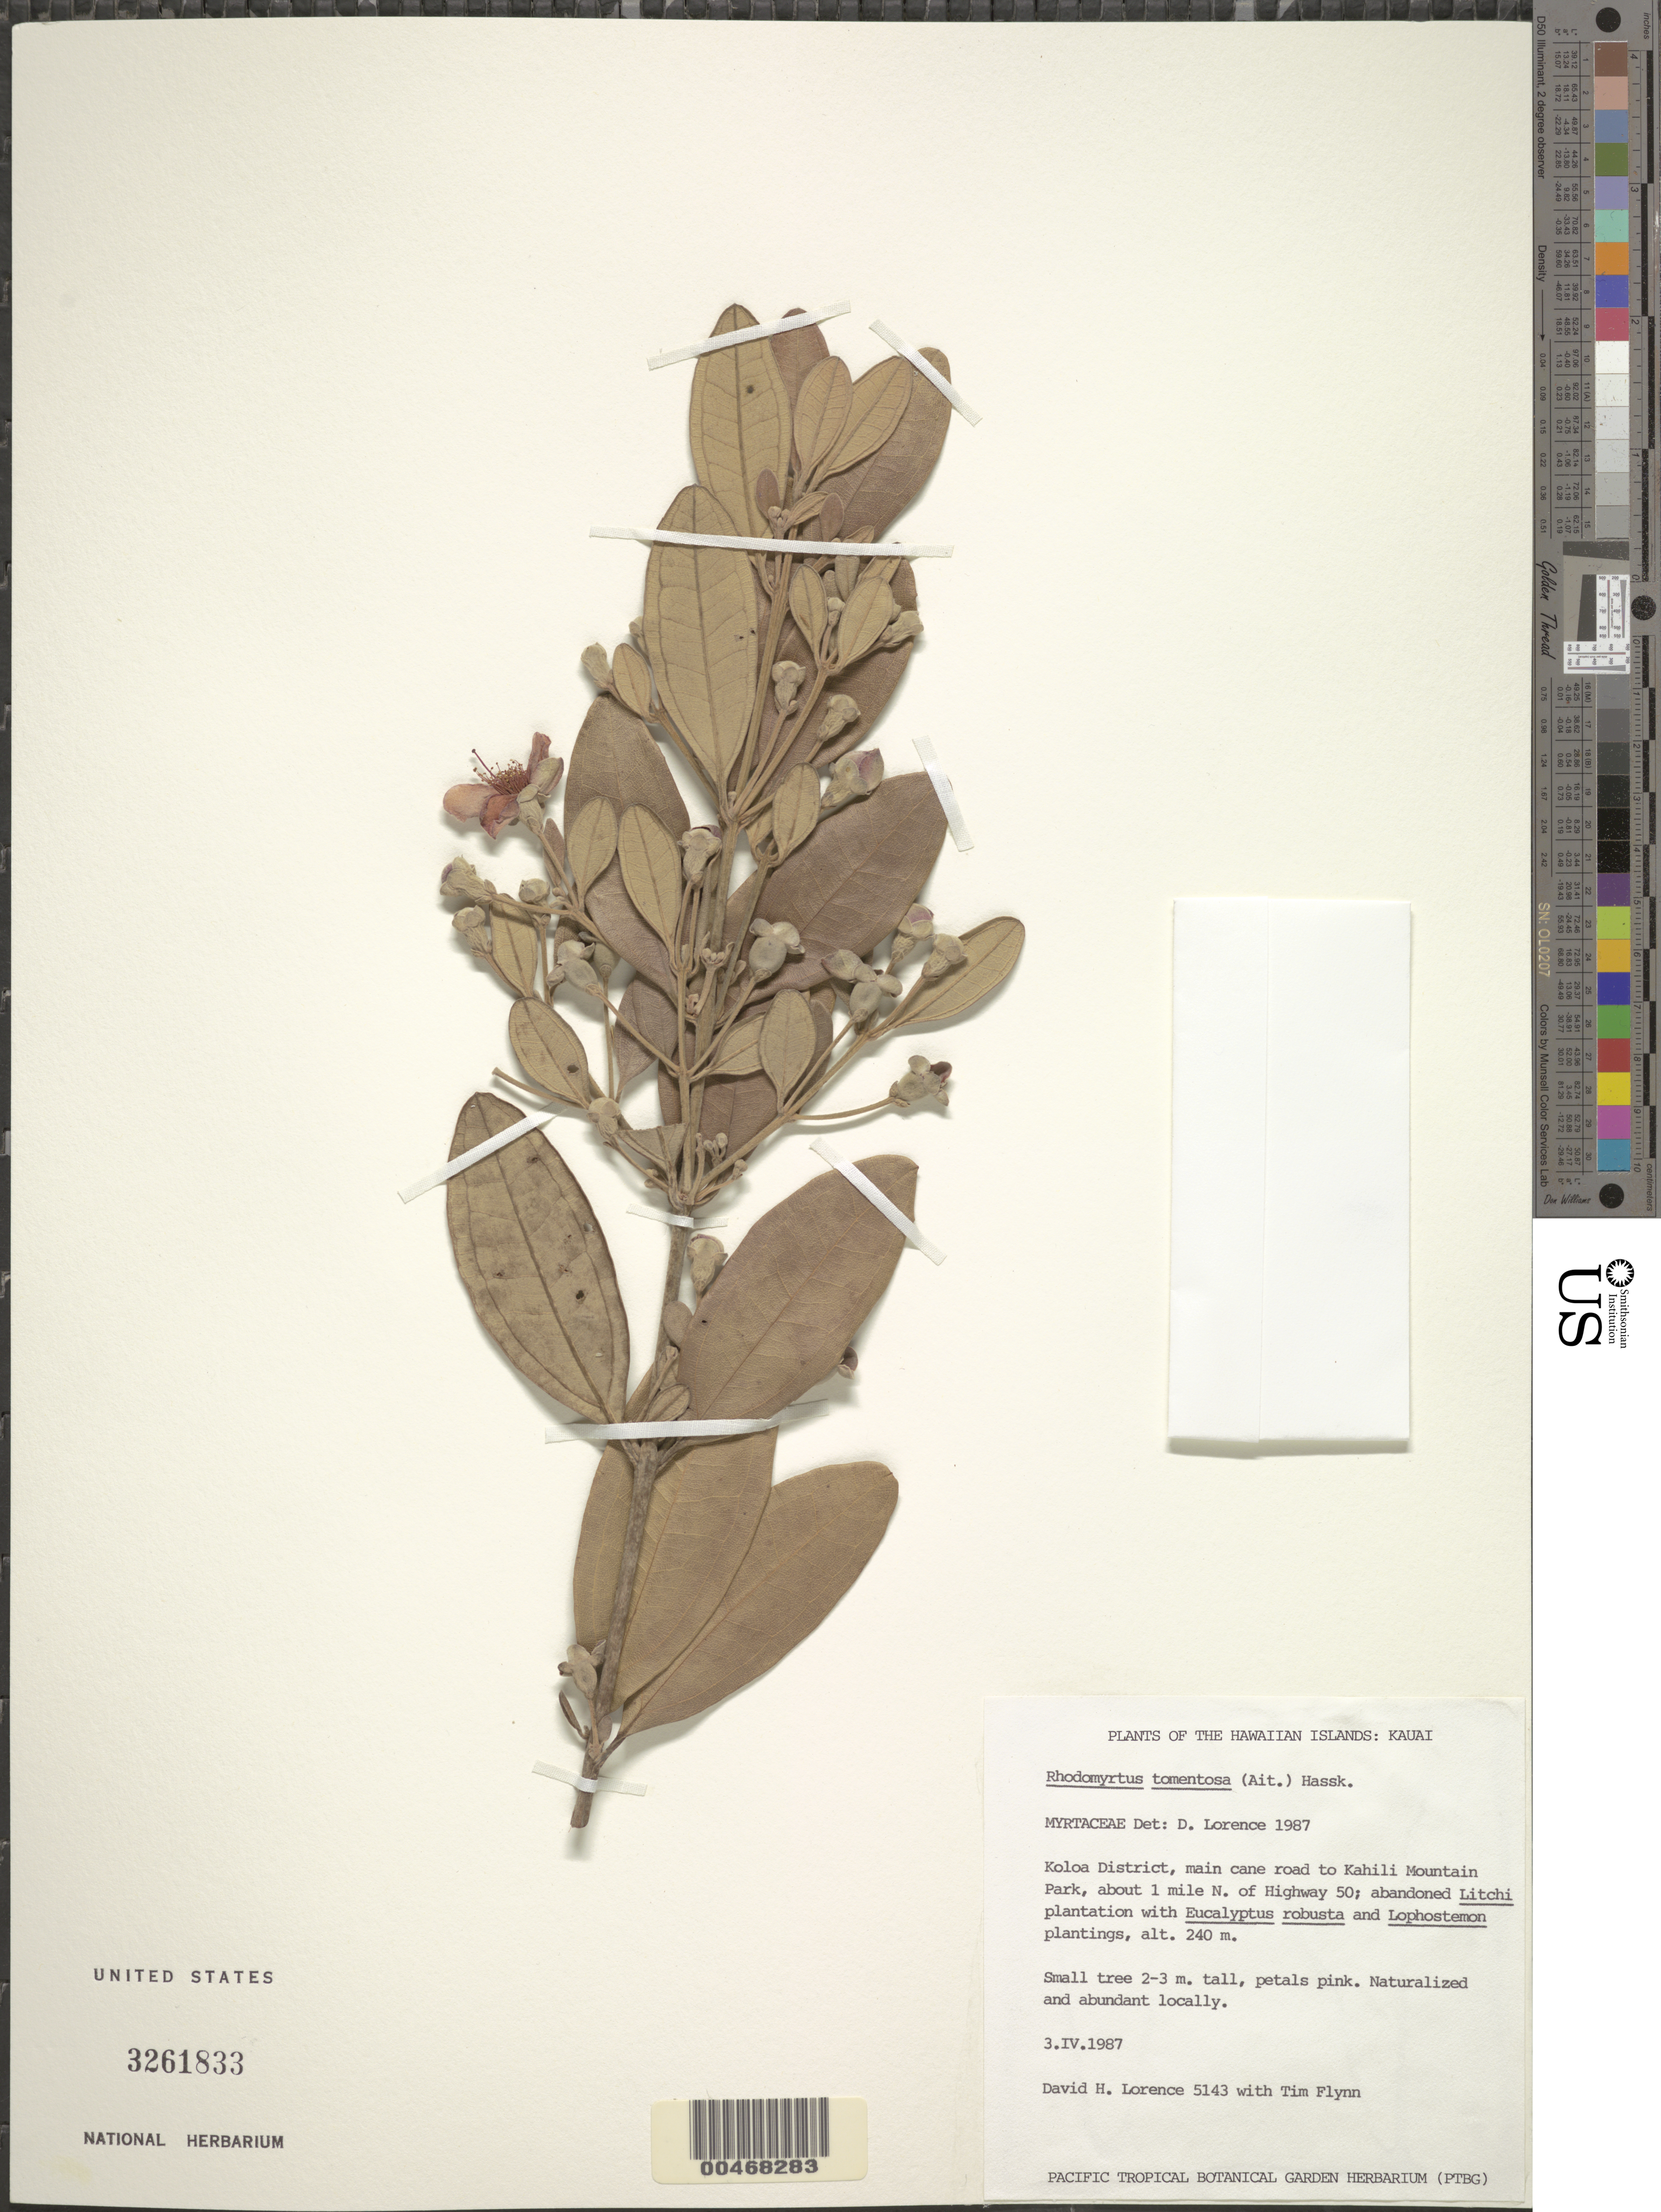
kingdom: Plantae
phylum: Tracheophyta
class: Magnoliopsida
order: Myrtales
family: Myrtaceae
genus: Rhodomyrtus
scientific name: Rhodomyrtus tomentosa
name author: (Aiton) Hassk.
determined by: Lorence, David H., (PTBG), National Tropical Botanical Garden (UNITED STATES)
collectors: D. Lorence & T. W. Flynn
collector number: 5143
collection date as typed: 3 Apr 1987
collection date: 1987-04-03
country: United States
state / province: Hawaii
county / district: Kauai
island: Kaua'i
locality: Koloa District, main cane rd. to Kahili Mt. park, @ 1 mi N of Hwy. 50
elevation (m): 240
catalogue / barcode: US 3261833